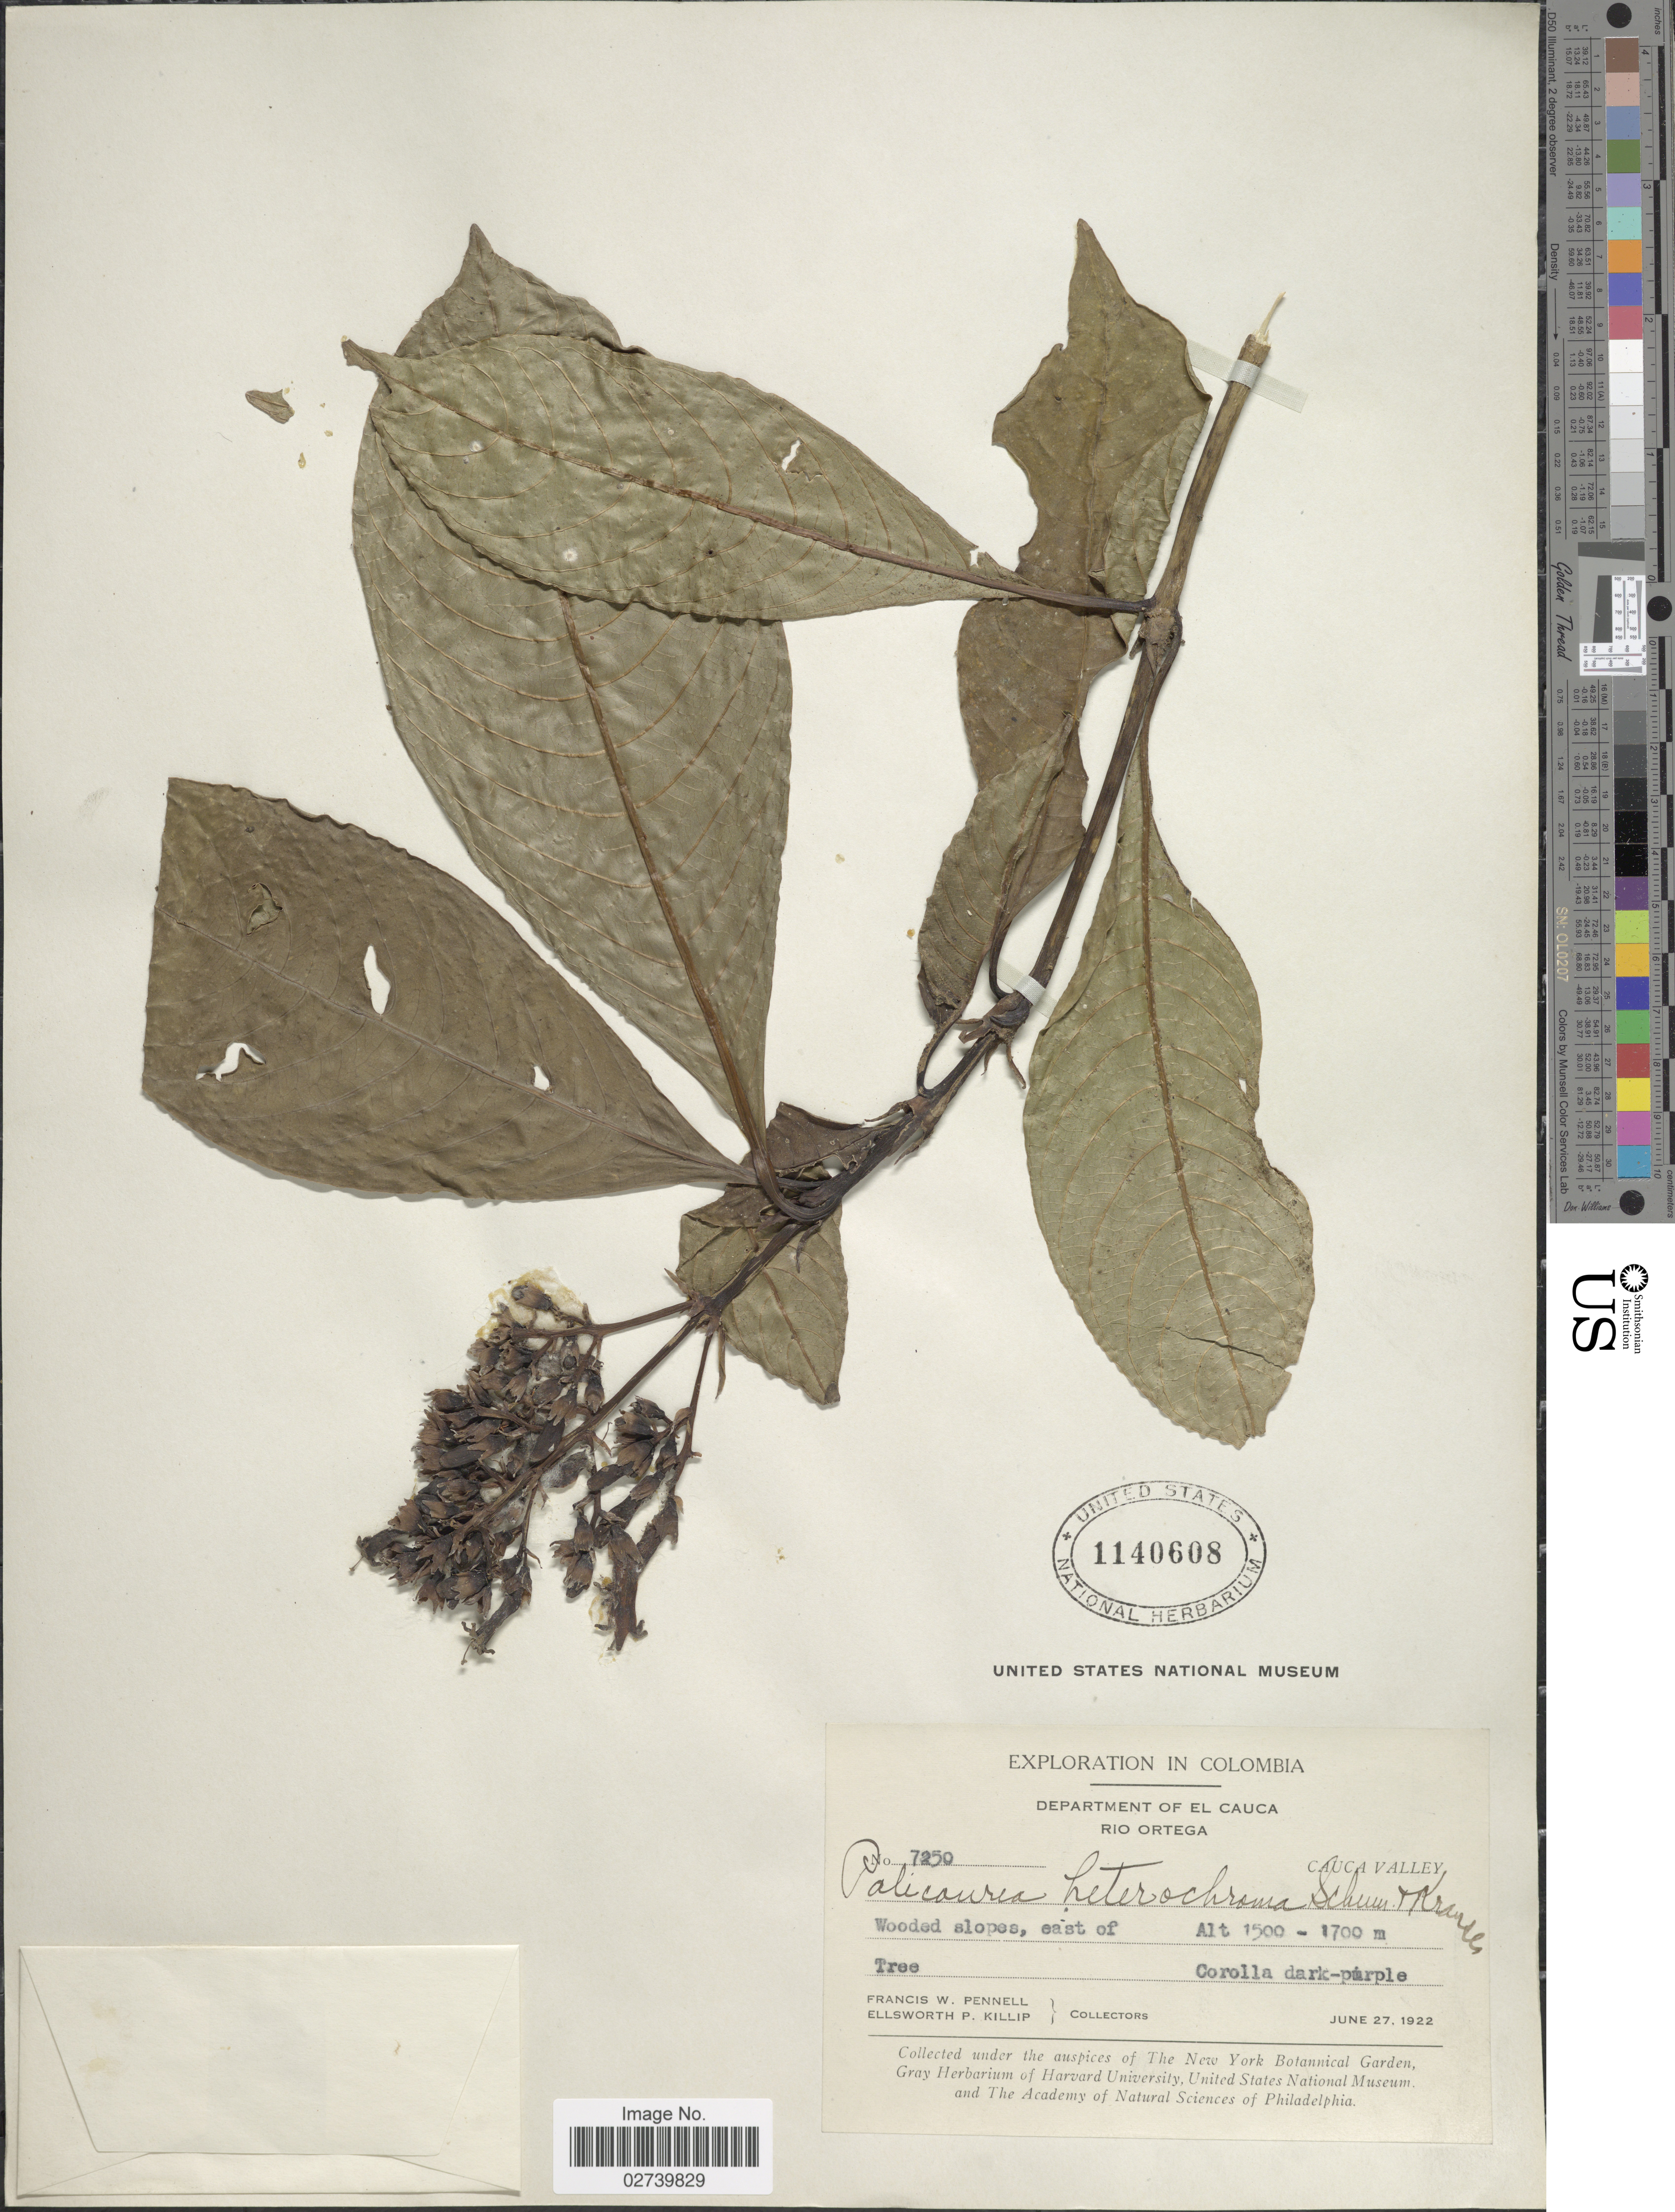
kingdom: Plantae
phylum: Tracheophyta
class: Magnoliopsida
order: Gentianales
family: Rubiaceae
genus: Palicourea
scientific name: Palicourea heterochroma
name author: K. Schum. & K. Krause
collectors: F. W. Pennell & E. P. Killip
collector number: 7250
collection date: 1922-06-27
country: Colombia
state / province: Cauca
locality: Rio Ortega. Cauca Valley. east of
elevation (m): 1500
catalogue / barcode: US 1140608